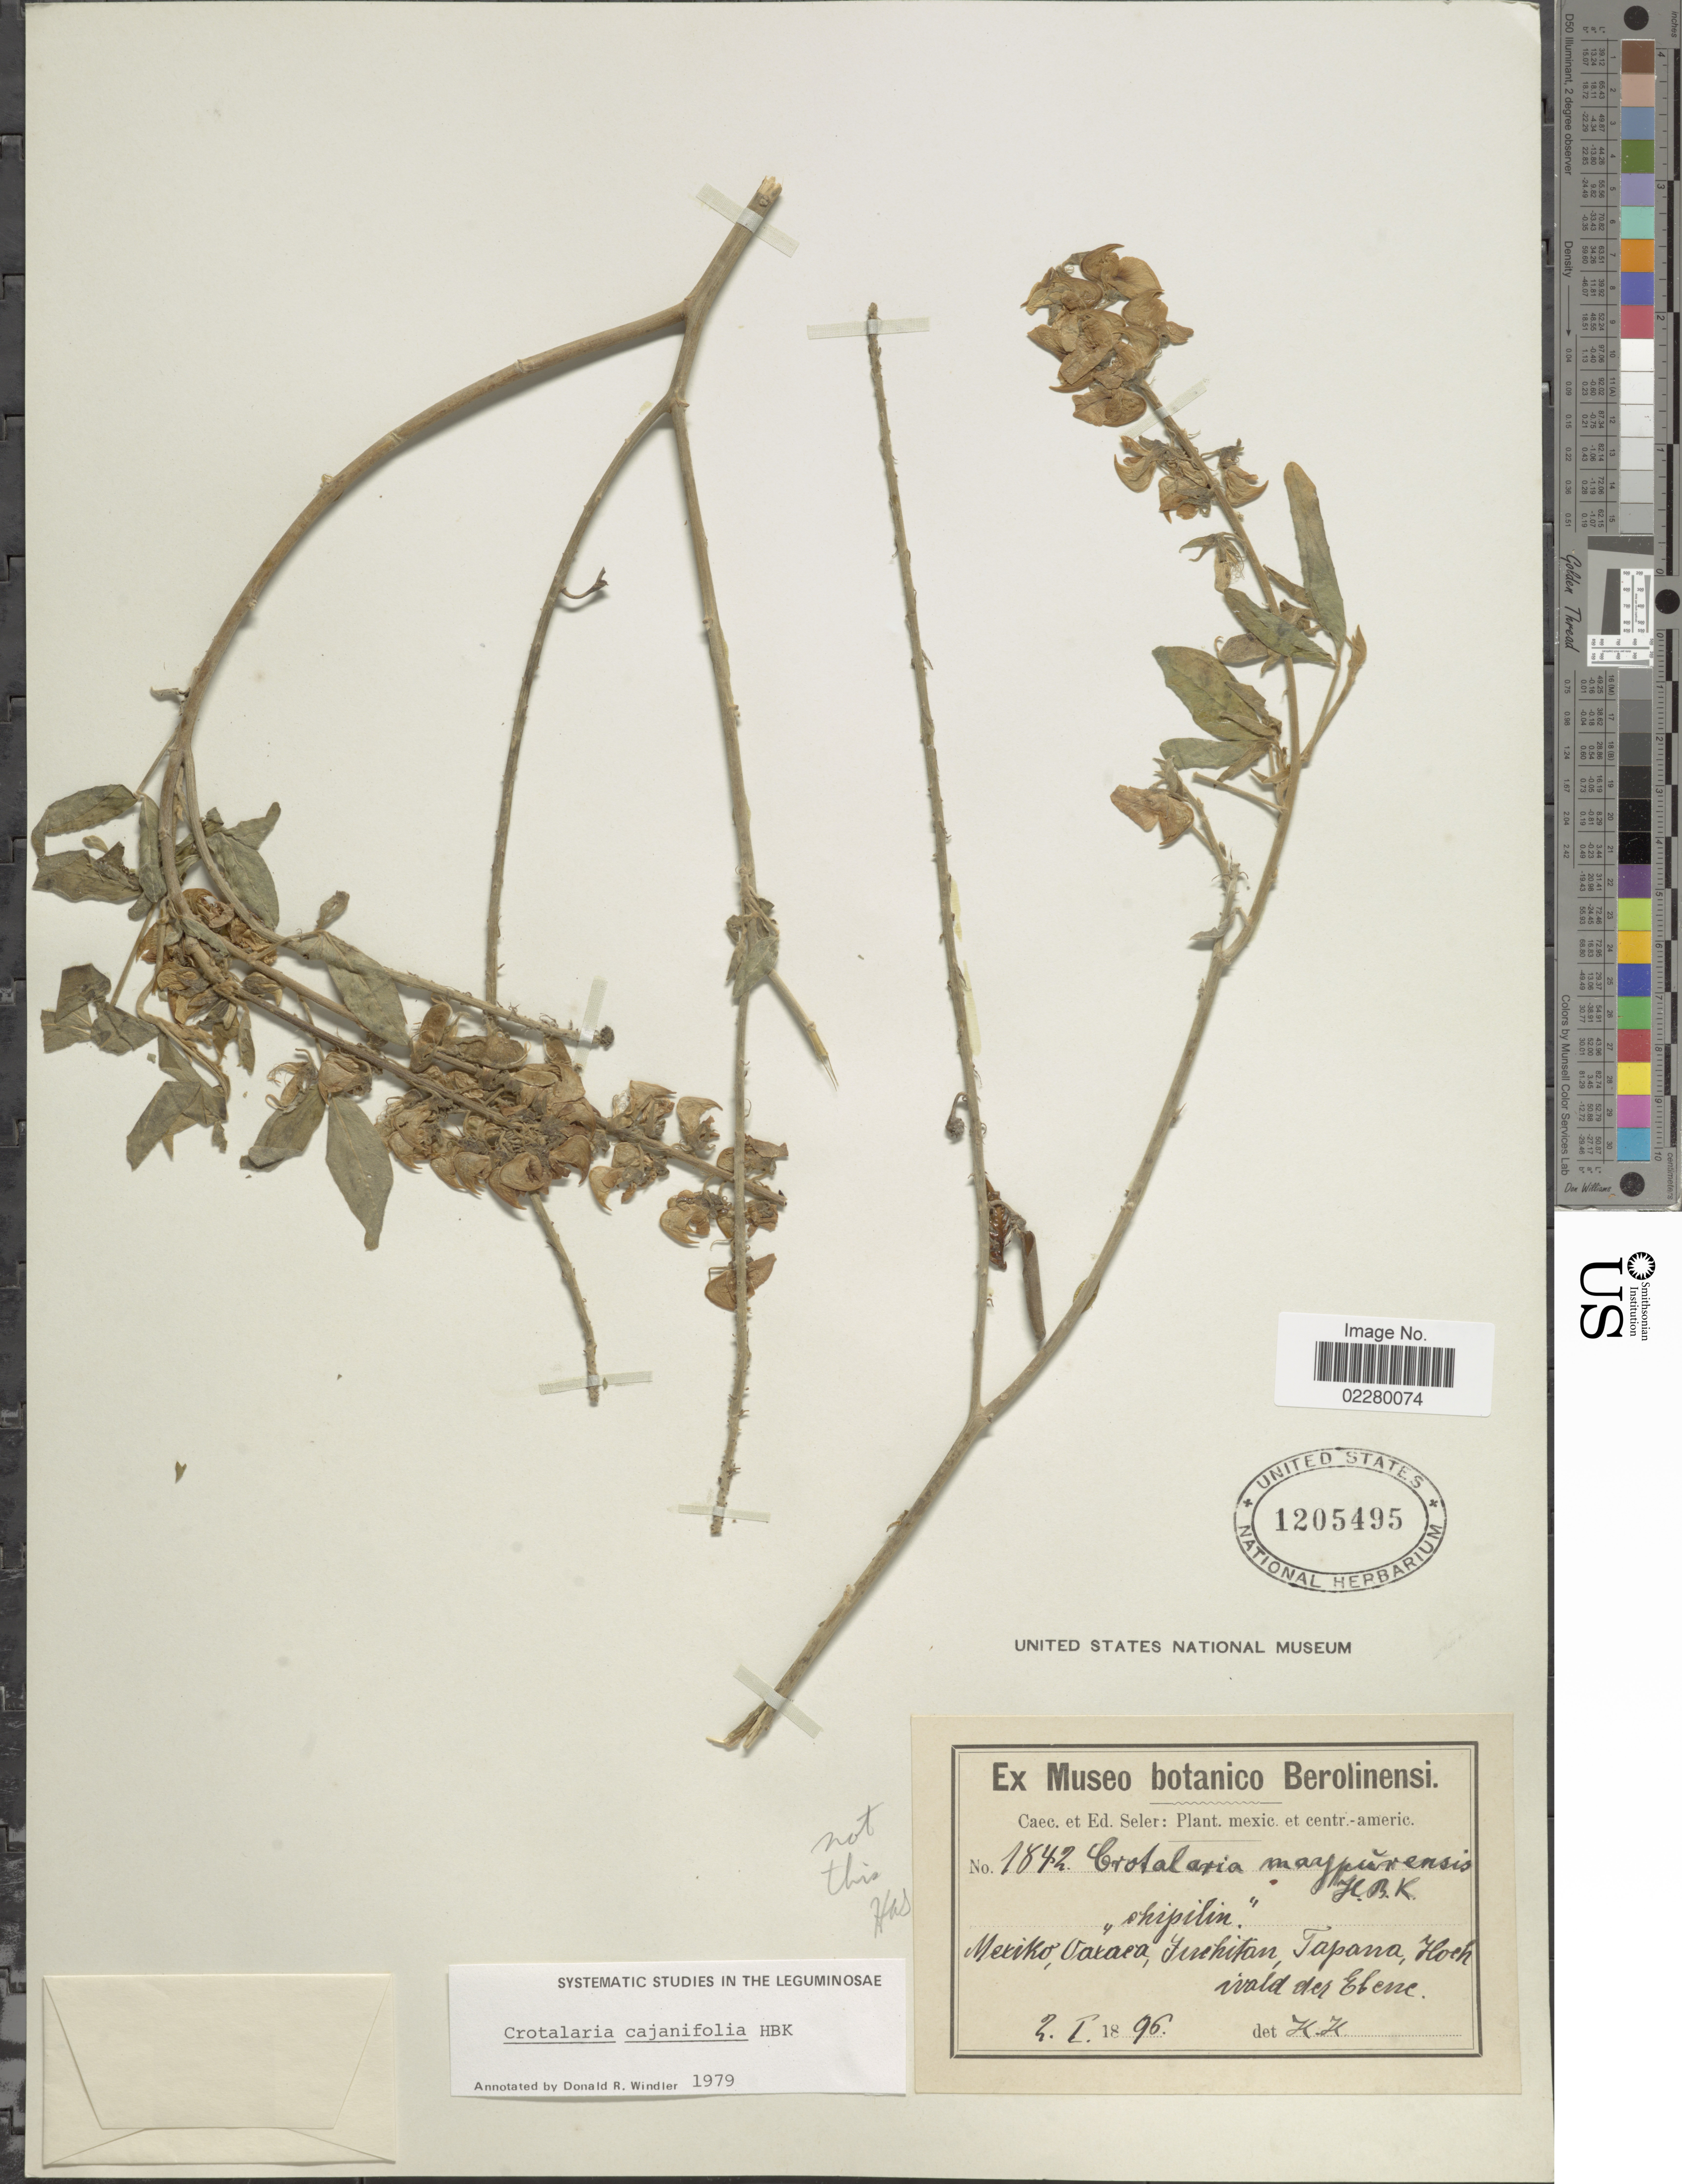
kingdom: Plantae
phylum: Tracheophyta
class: Magnoliopsida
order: Fabales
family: Fabaceae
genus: Crotalaria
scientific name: Crotalaria cajanifolia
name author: Kunth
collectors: ex Caec. et Ed Seler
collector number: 1842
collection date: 1896-01-02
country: Mexico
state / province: Oaxaca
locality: Mexiko, Oaxaca, Juchitan, Tapana, Hoch wald der Ebene.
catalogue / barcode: US 1205495